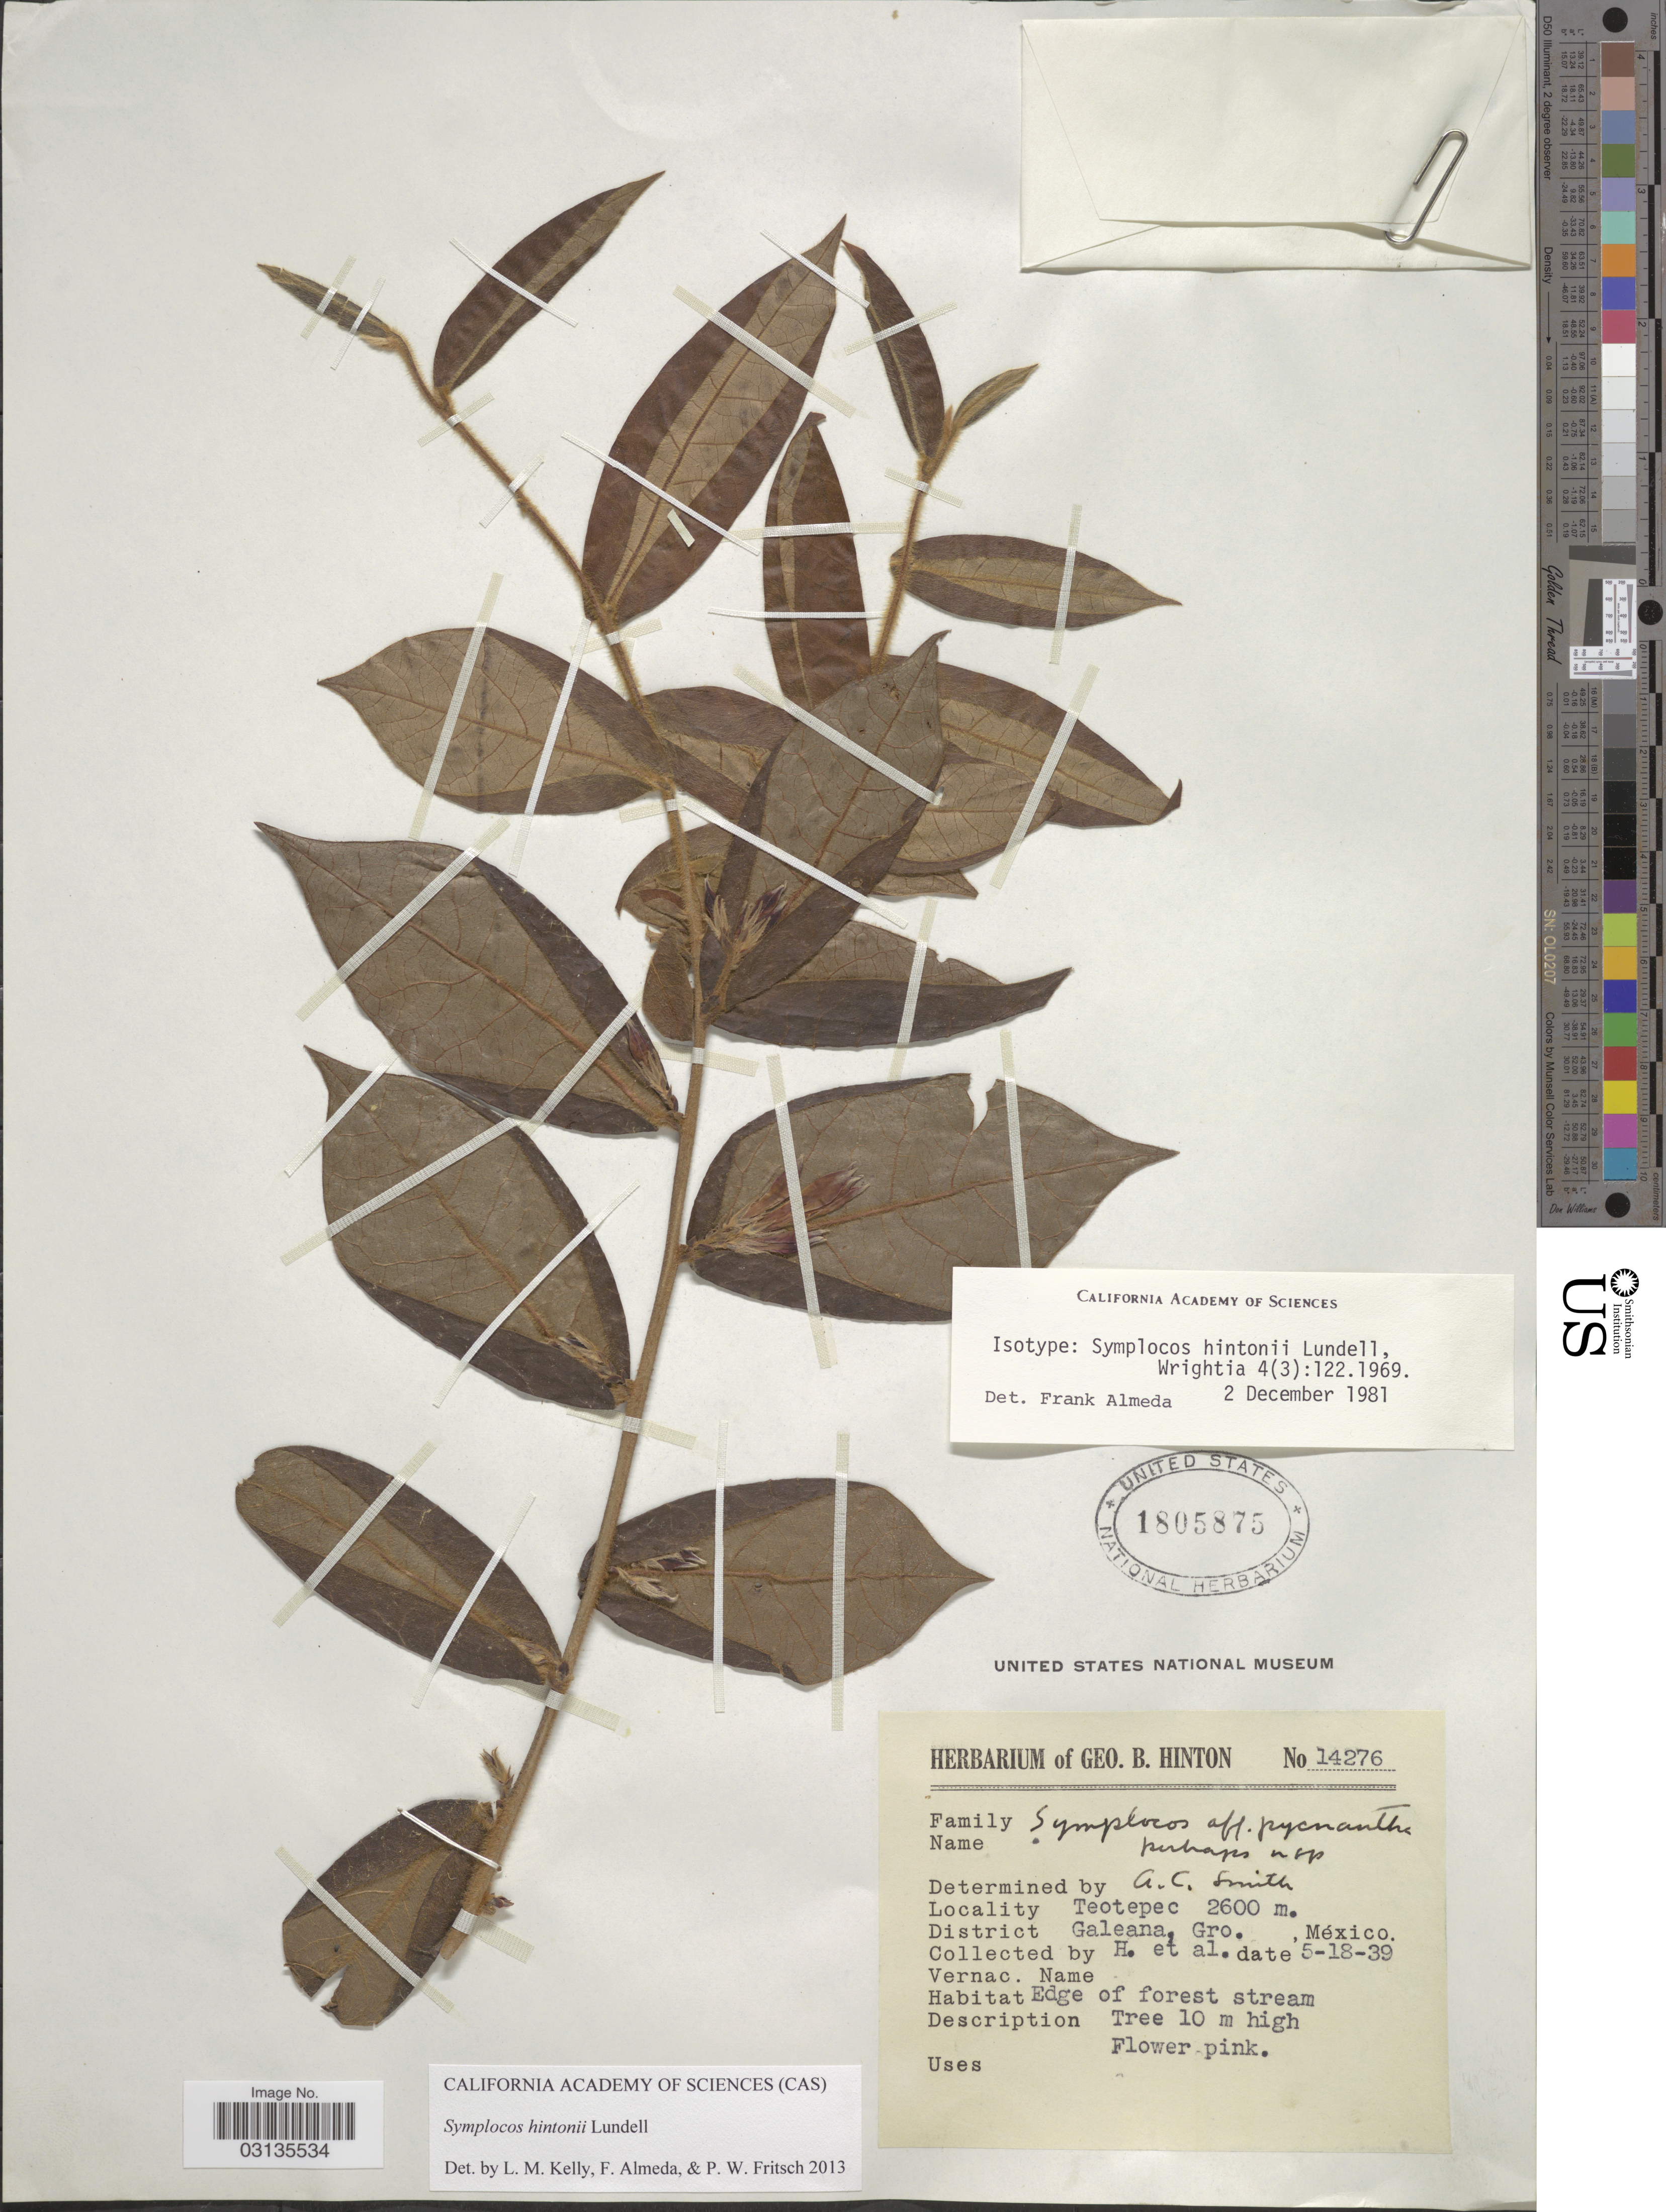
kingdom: Plantae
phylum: Tracheophyta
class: Magnoliopsida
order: Ericales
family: Symplocaceae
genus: Symplocos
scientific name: Symplocos hintonii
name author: Lundell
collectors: G. B. Hinton & et al.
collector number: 14276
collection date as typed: Transcribed d/m/y: 18/5/39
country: Mexico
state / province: Guerrero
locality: Teotepec. District Galeana, Gro.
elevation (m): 2600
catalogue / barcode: US 1805875